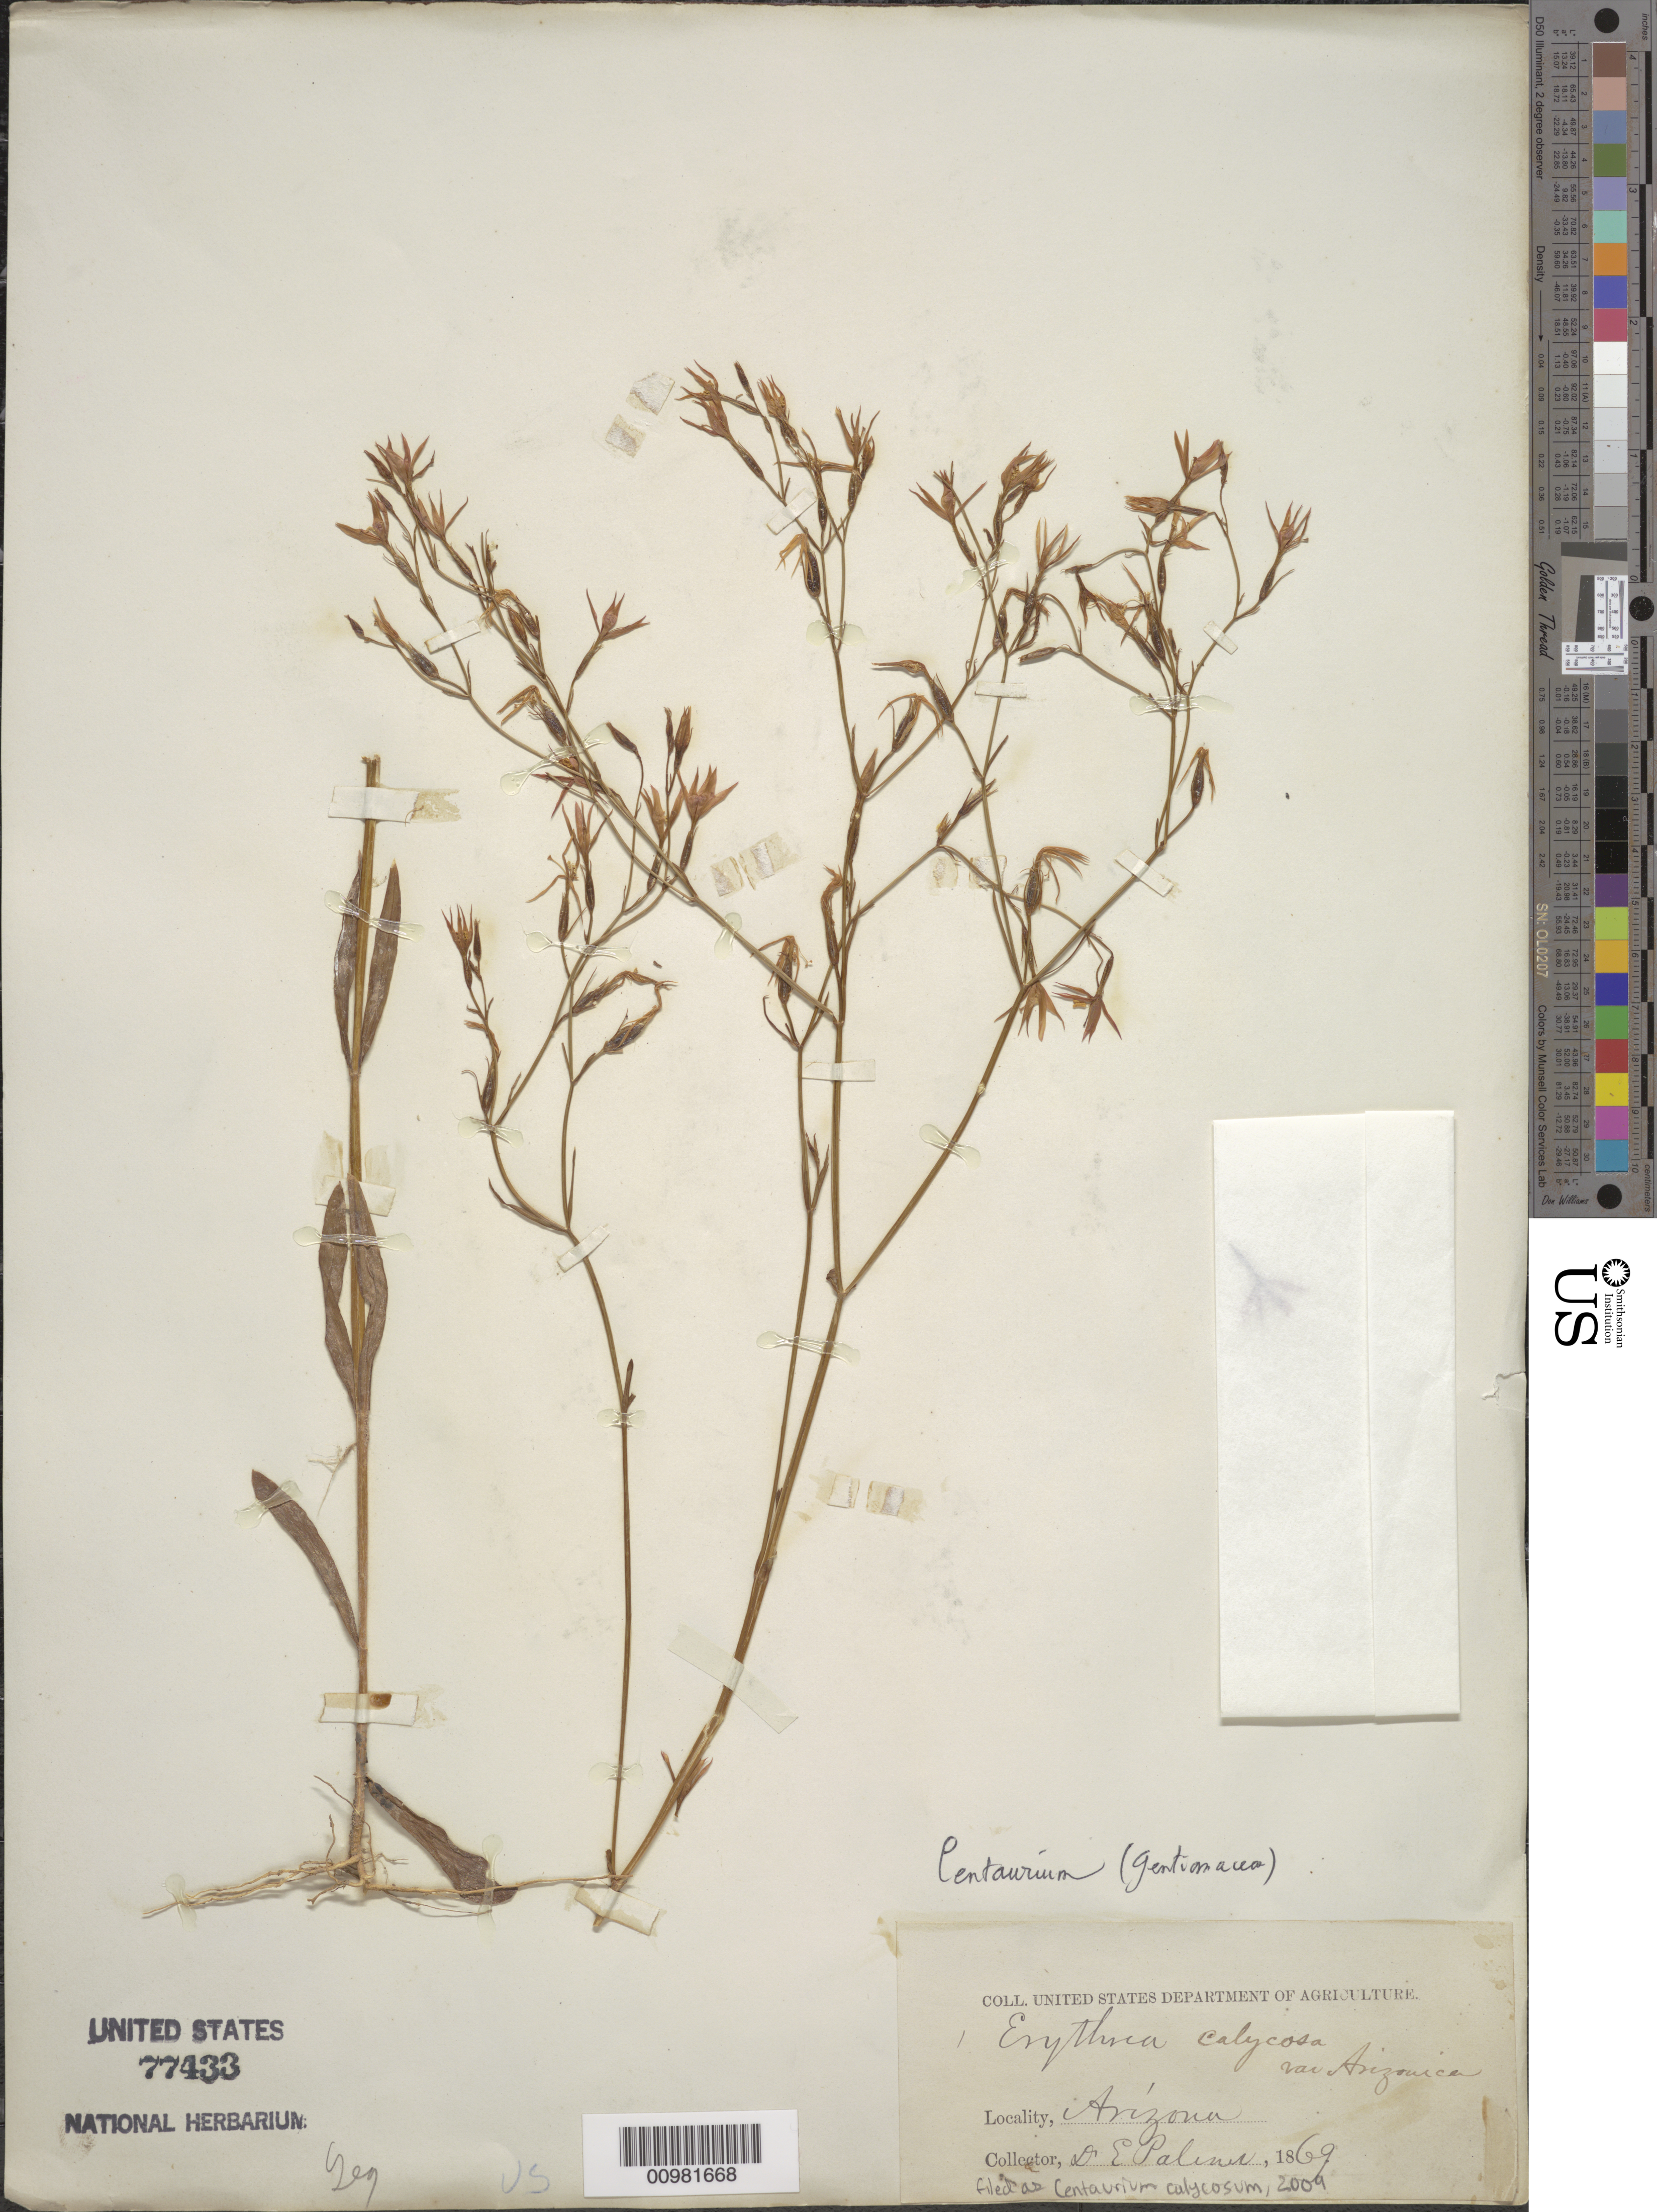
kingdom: Plantae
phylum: Tracheophyta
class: Magnoliopsida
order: Gentianales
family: Gentianaceae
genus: Centaurium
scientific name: Centaurium calycosum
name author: (Buckley) Buckley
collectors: D. E. Palmer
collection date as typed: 1869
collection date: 1869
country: United States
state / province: Arizona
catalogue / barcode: US 77433